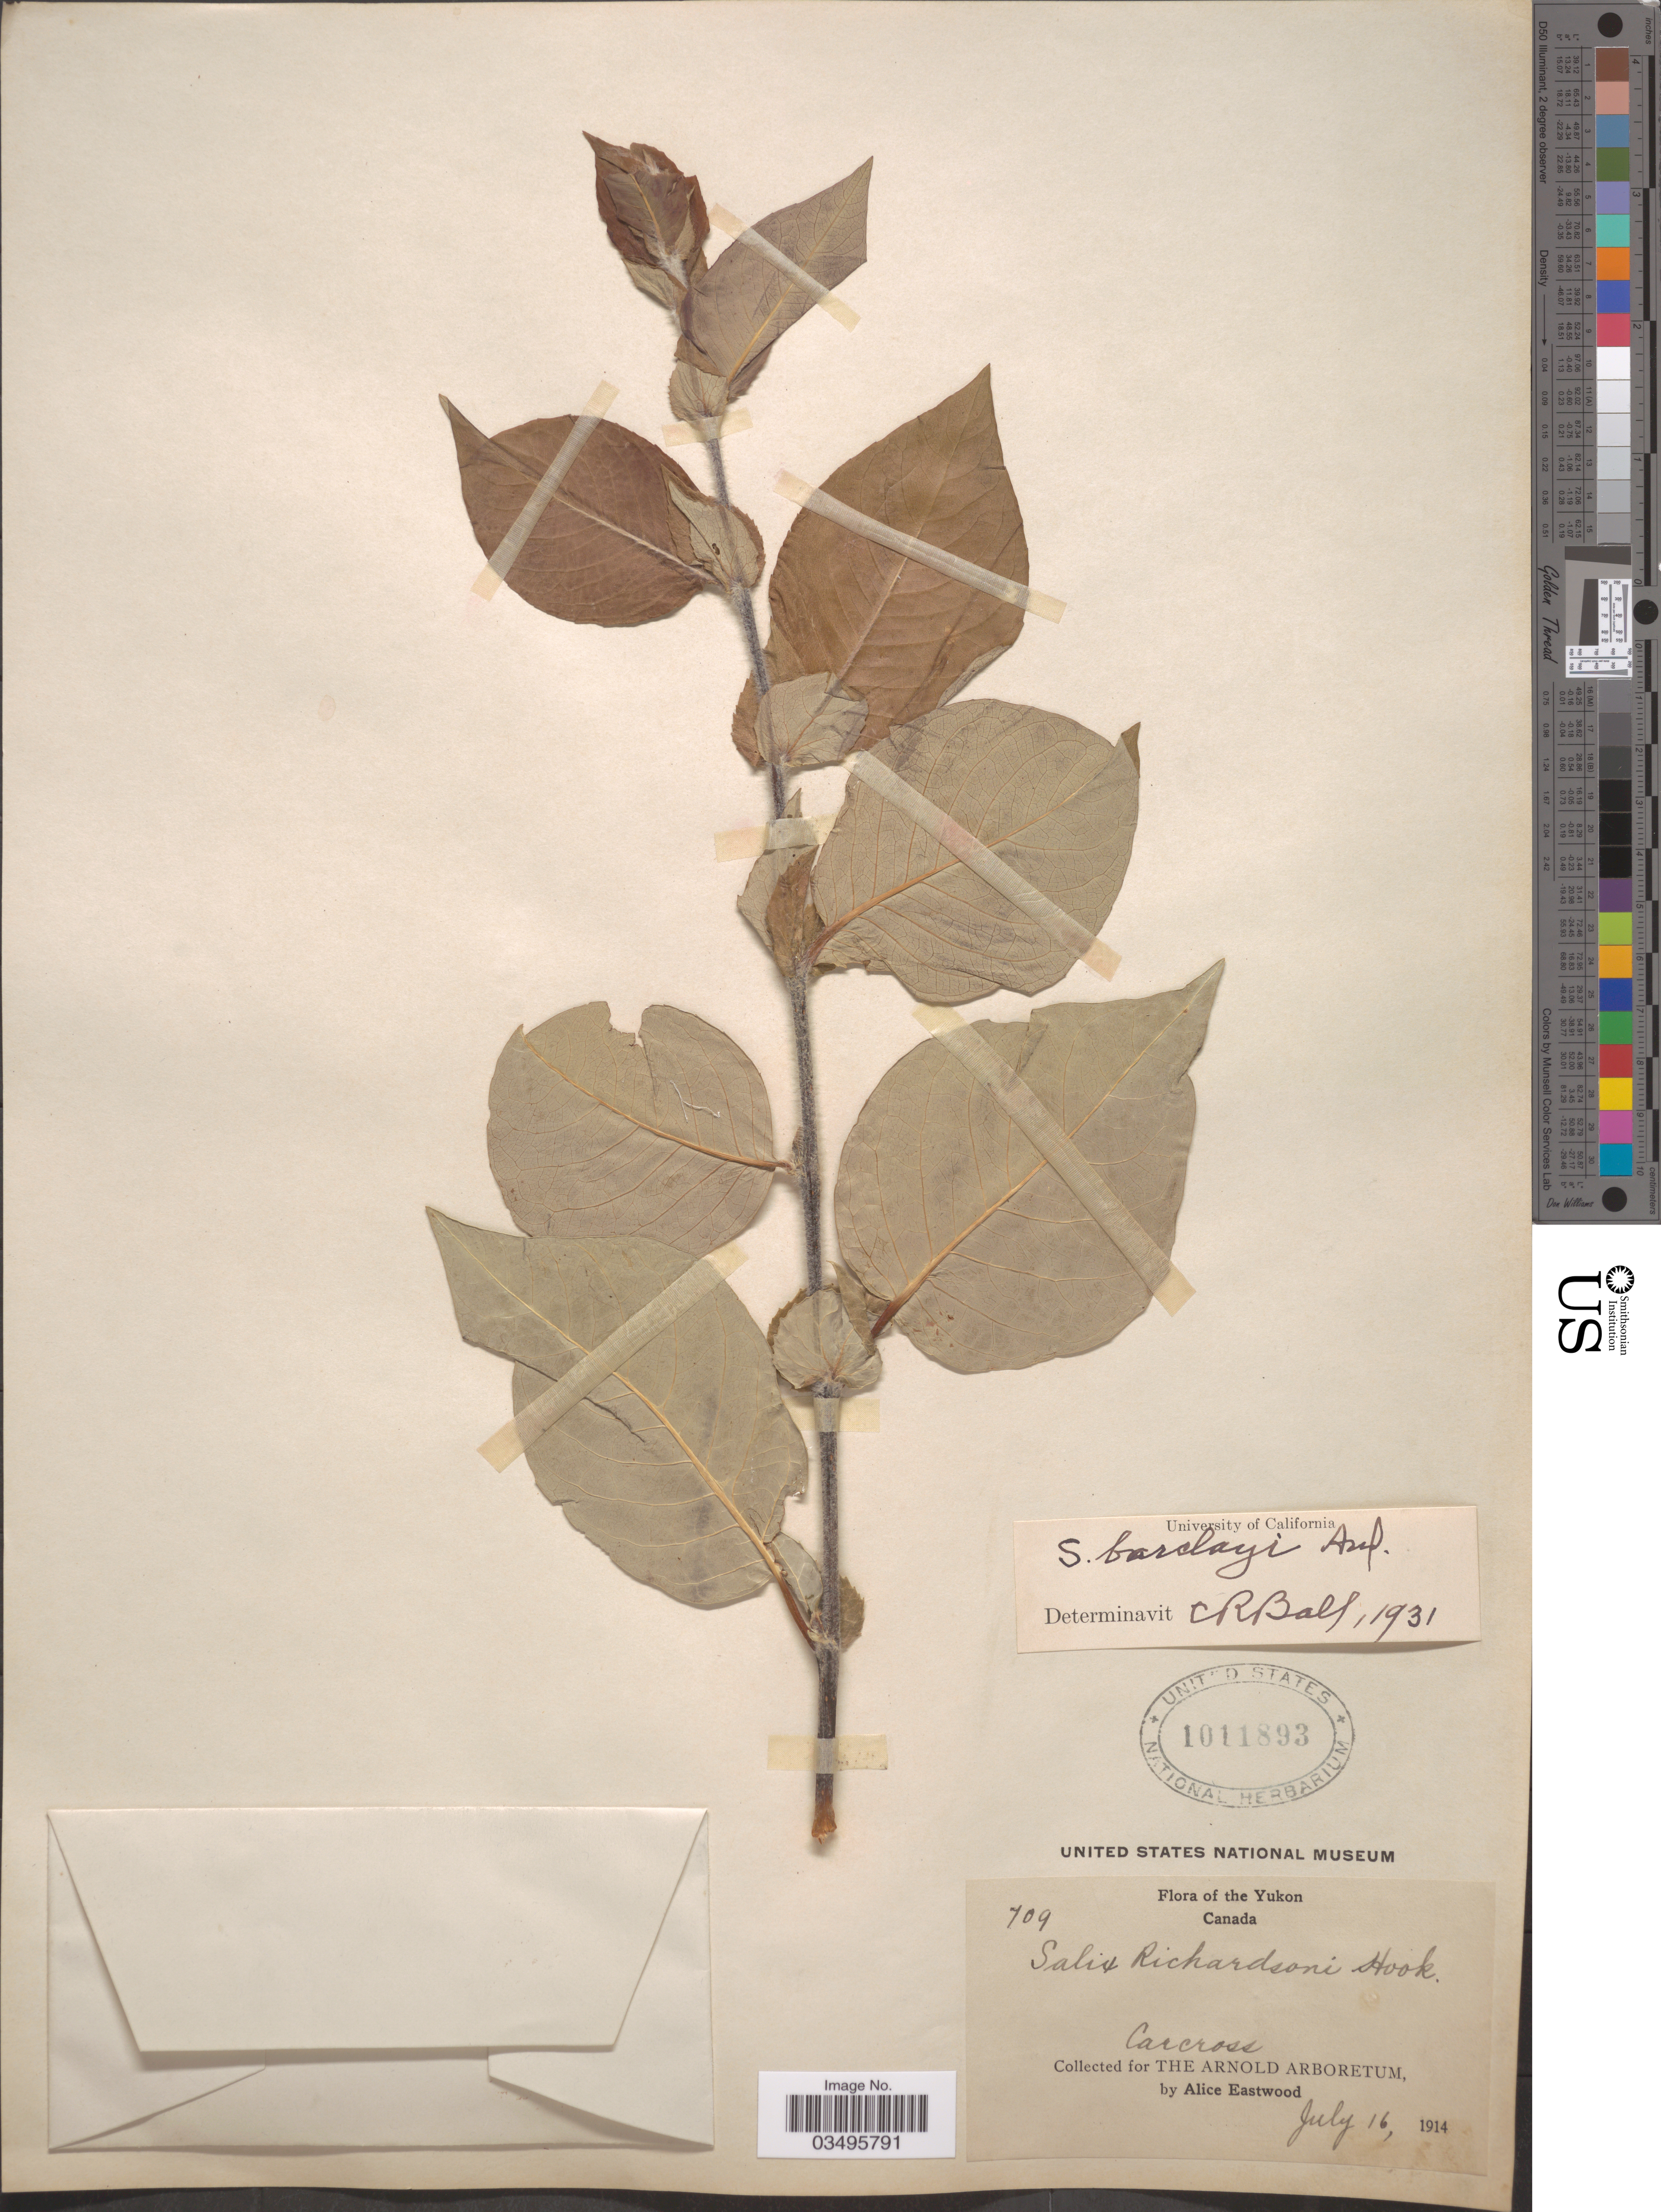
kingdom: Plantae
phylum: Tracheophyta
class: Magnoliopsida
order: Malpighiales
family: Salicaceae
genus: Salix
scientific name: Salix barclayi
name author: Andersson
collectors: A. Eastwood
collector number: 709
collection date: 1914-07-16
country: Canada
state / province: Yukon Territory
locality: Carcross.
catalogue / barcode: US 1011893